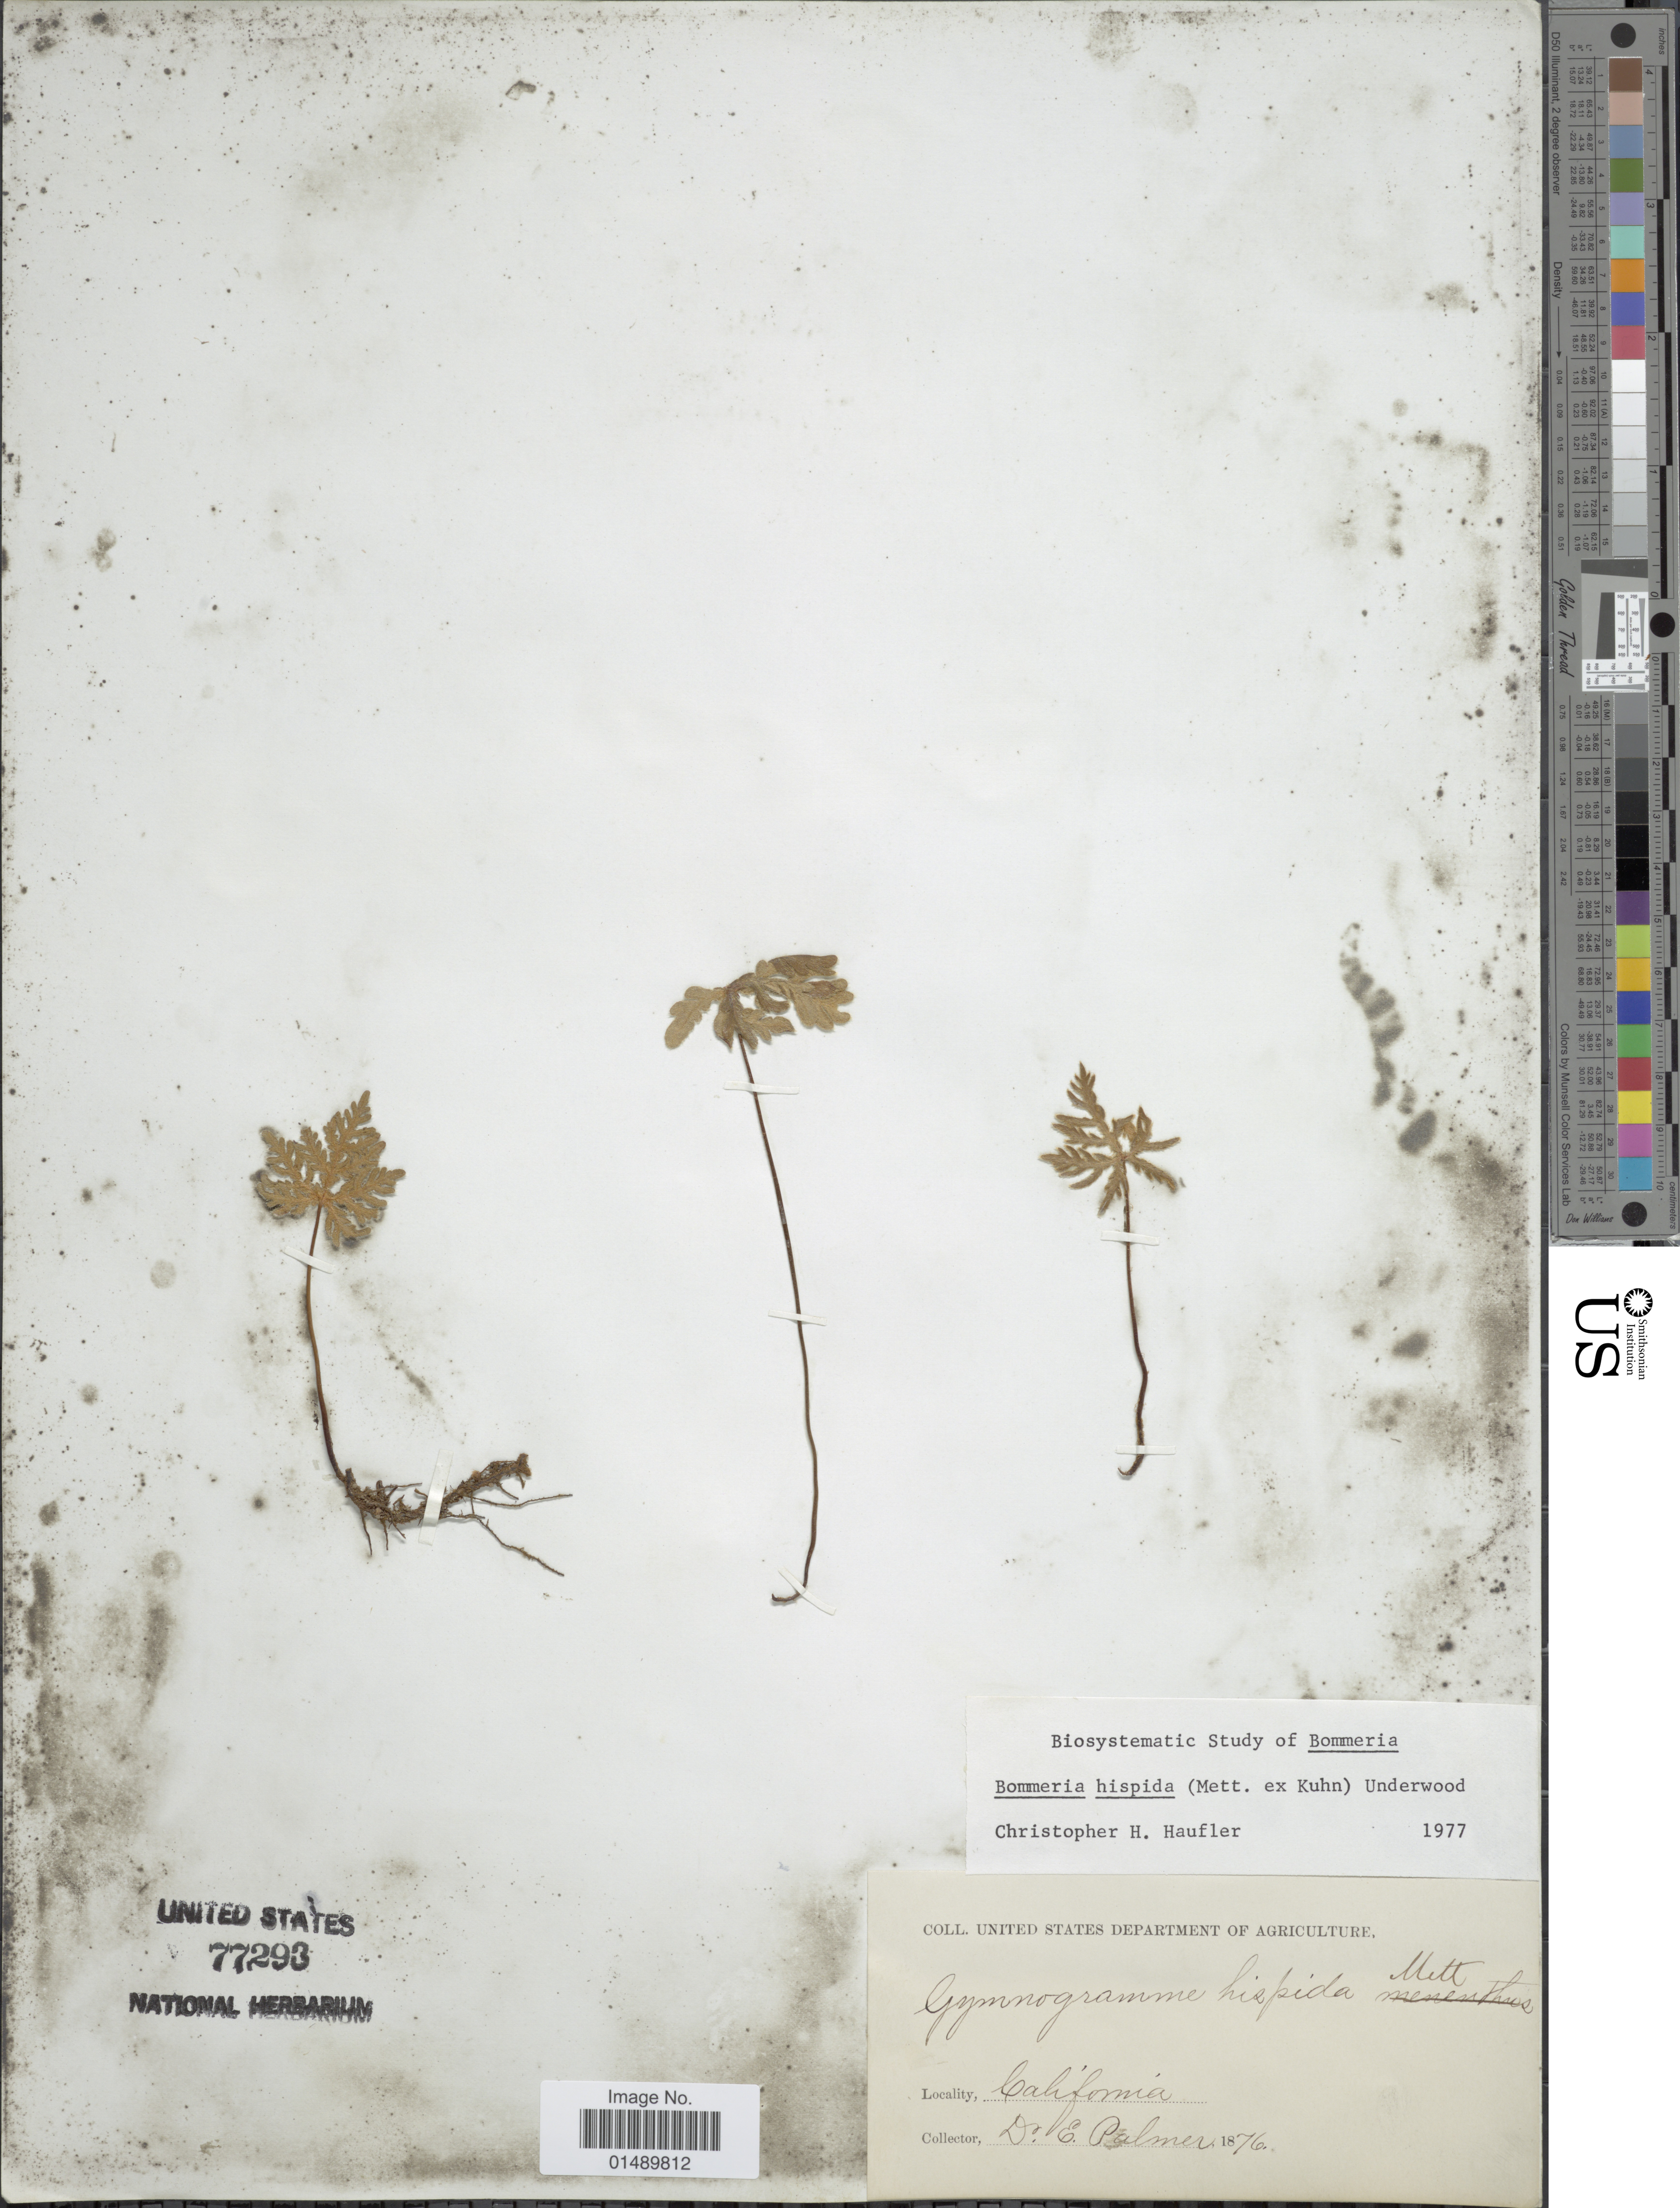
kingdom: Plantae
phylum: Tracheophyta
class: Polypodiopsida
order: Polypodiales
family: Pteridaceae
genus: Bommeria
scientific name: Bommeria hispida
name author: (Mett. ex Kuhn) Underw.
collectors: E. Palmer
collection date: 1876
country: United States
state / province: California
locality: California.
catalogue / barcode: US 77293